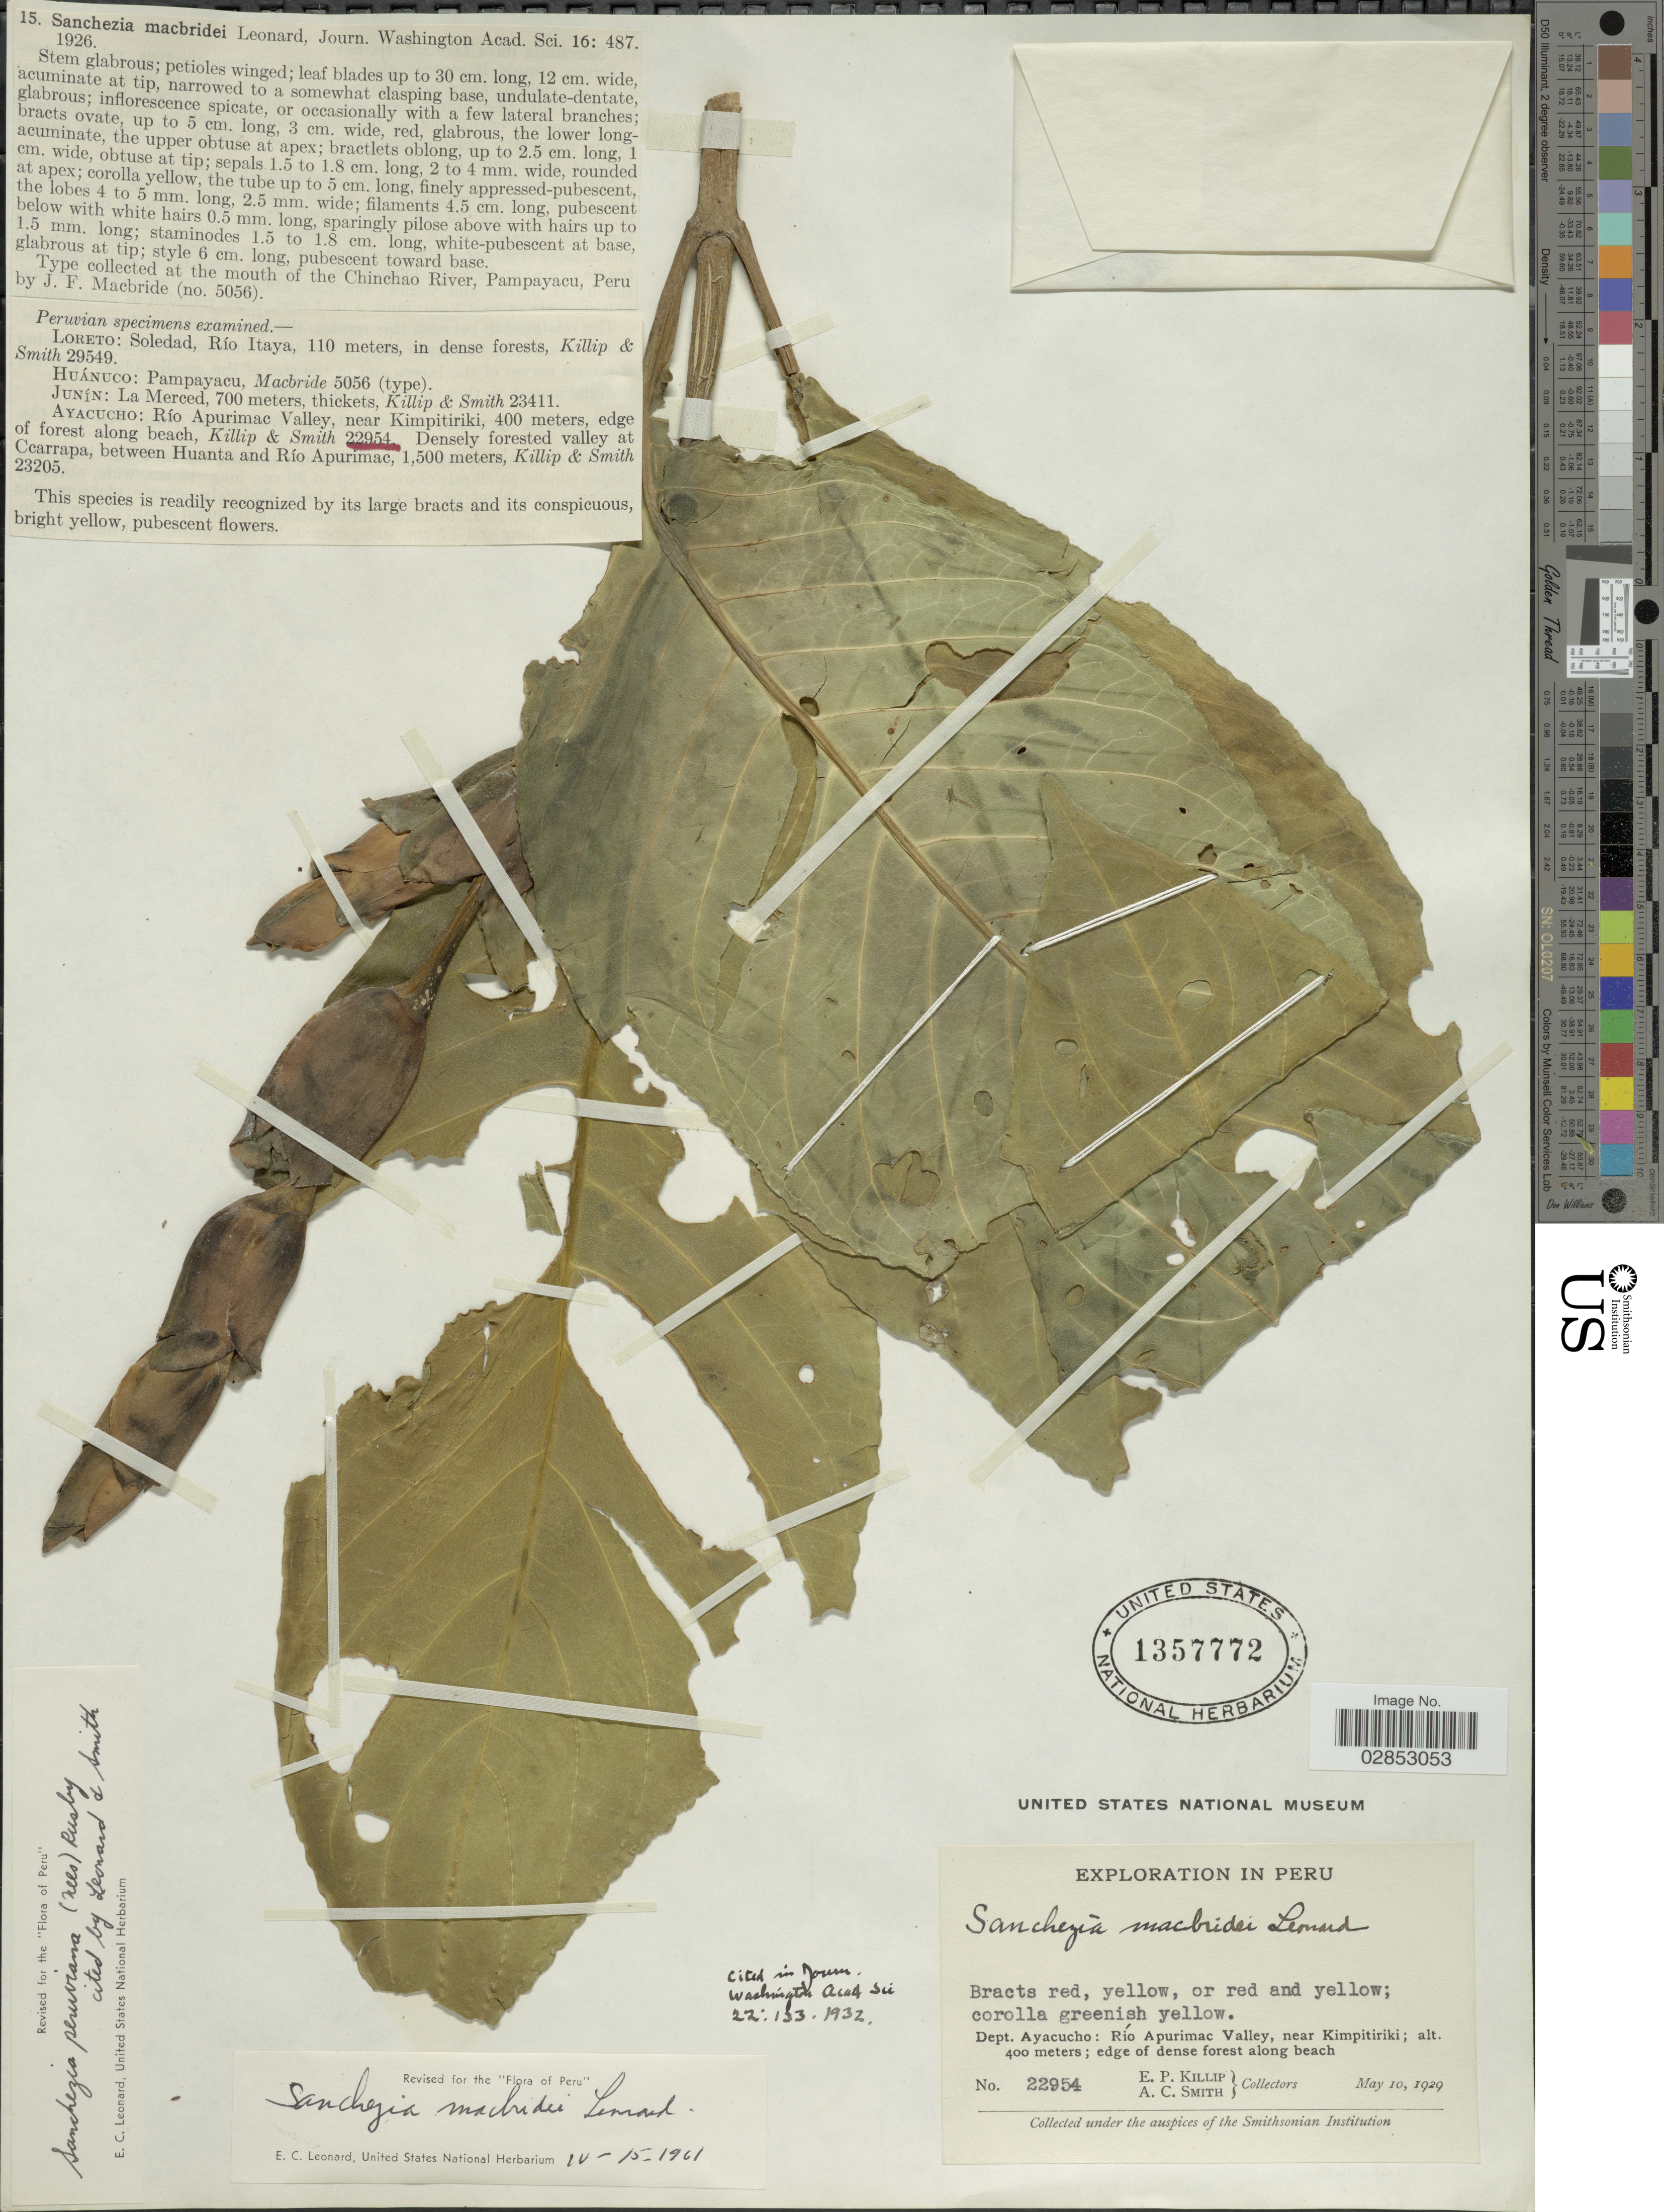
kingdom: Plantae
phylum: Tracheophyta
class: Magnoliopsida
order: Lamiales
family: Acanthaceae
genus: Sanchezia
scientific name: Sanchezia oblonga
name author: Ruiz & Pav.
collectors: E. P. Killip & A. C. Smith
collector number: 22954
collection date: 1929-05-10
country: Peru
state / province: Ayacucho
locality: Dept. Ayacucho: Río Apurimac Valley, near Kimpitiriki.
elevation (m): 400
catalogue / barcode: US 1357772